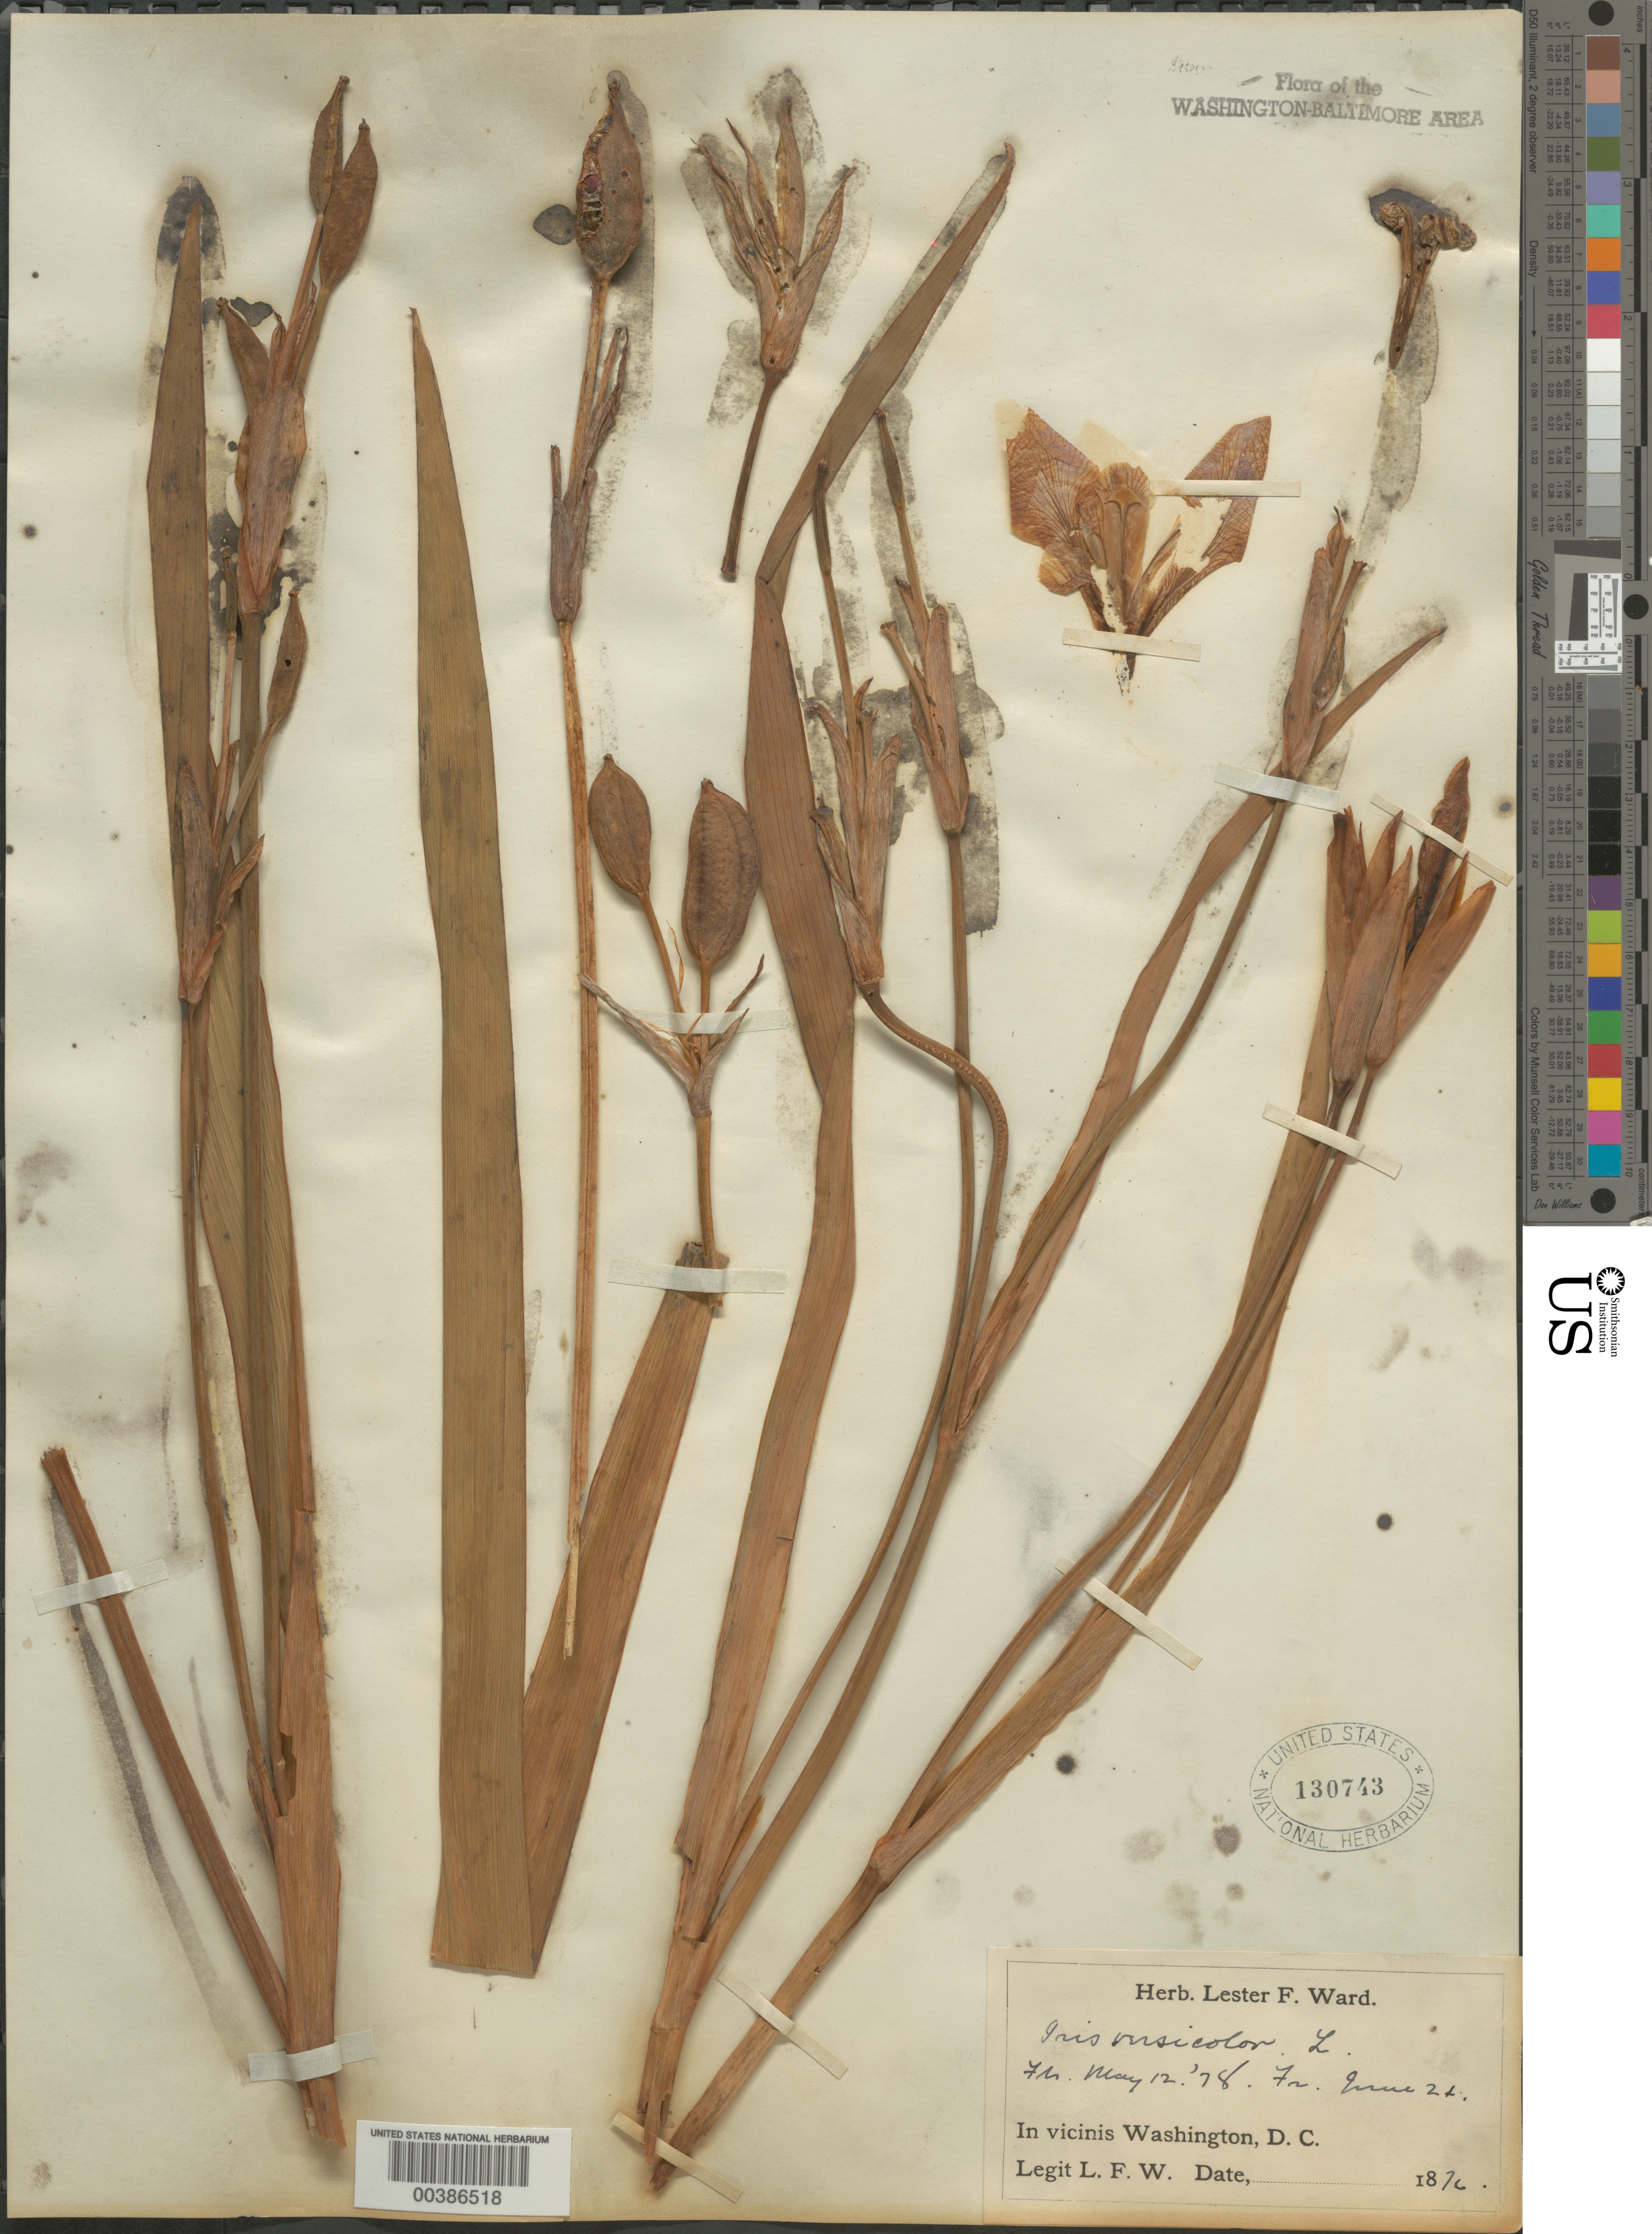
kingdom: Plantae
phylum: Tracheophyta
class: Liliopsida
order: Asparagales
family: Iridaceae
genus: Iris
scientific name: Iris versicolor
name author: L.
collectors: L. F. Ward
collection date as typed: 12 May 1878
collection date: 1878-05-12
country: United States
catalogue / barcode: US 130743